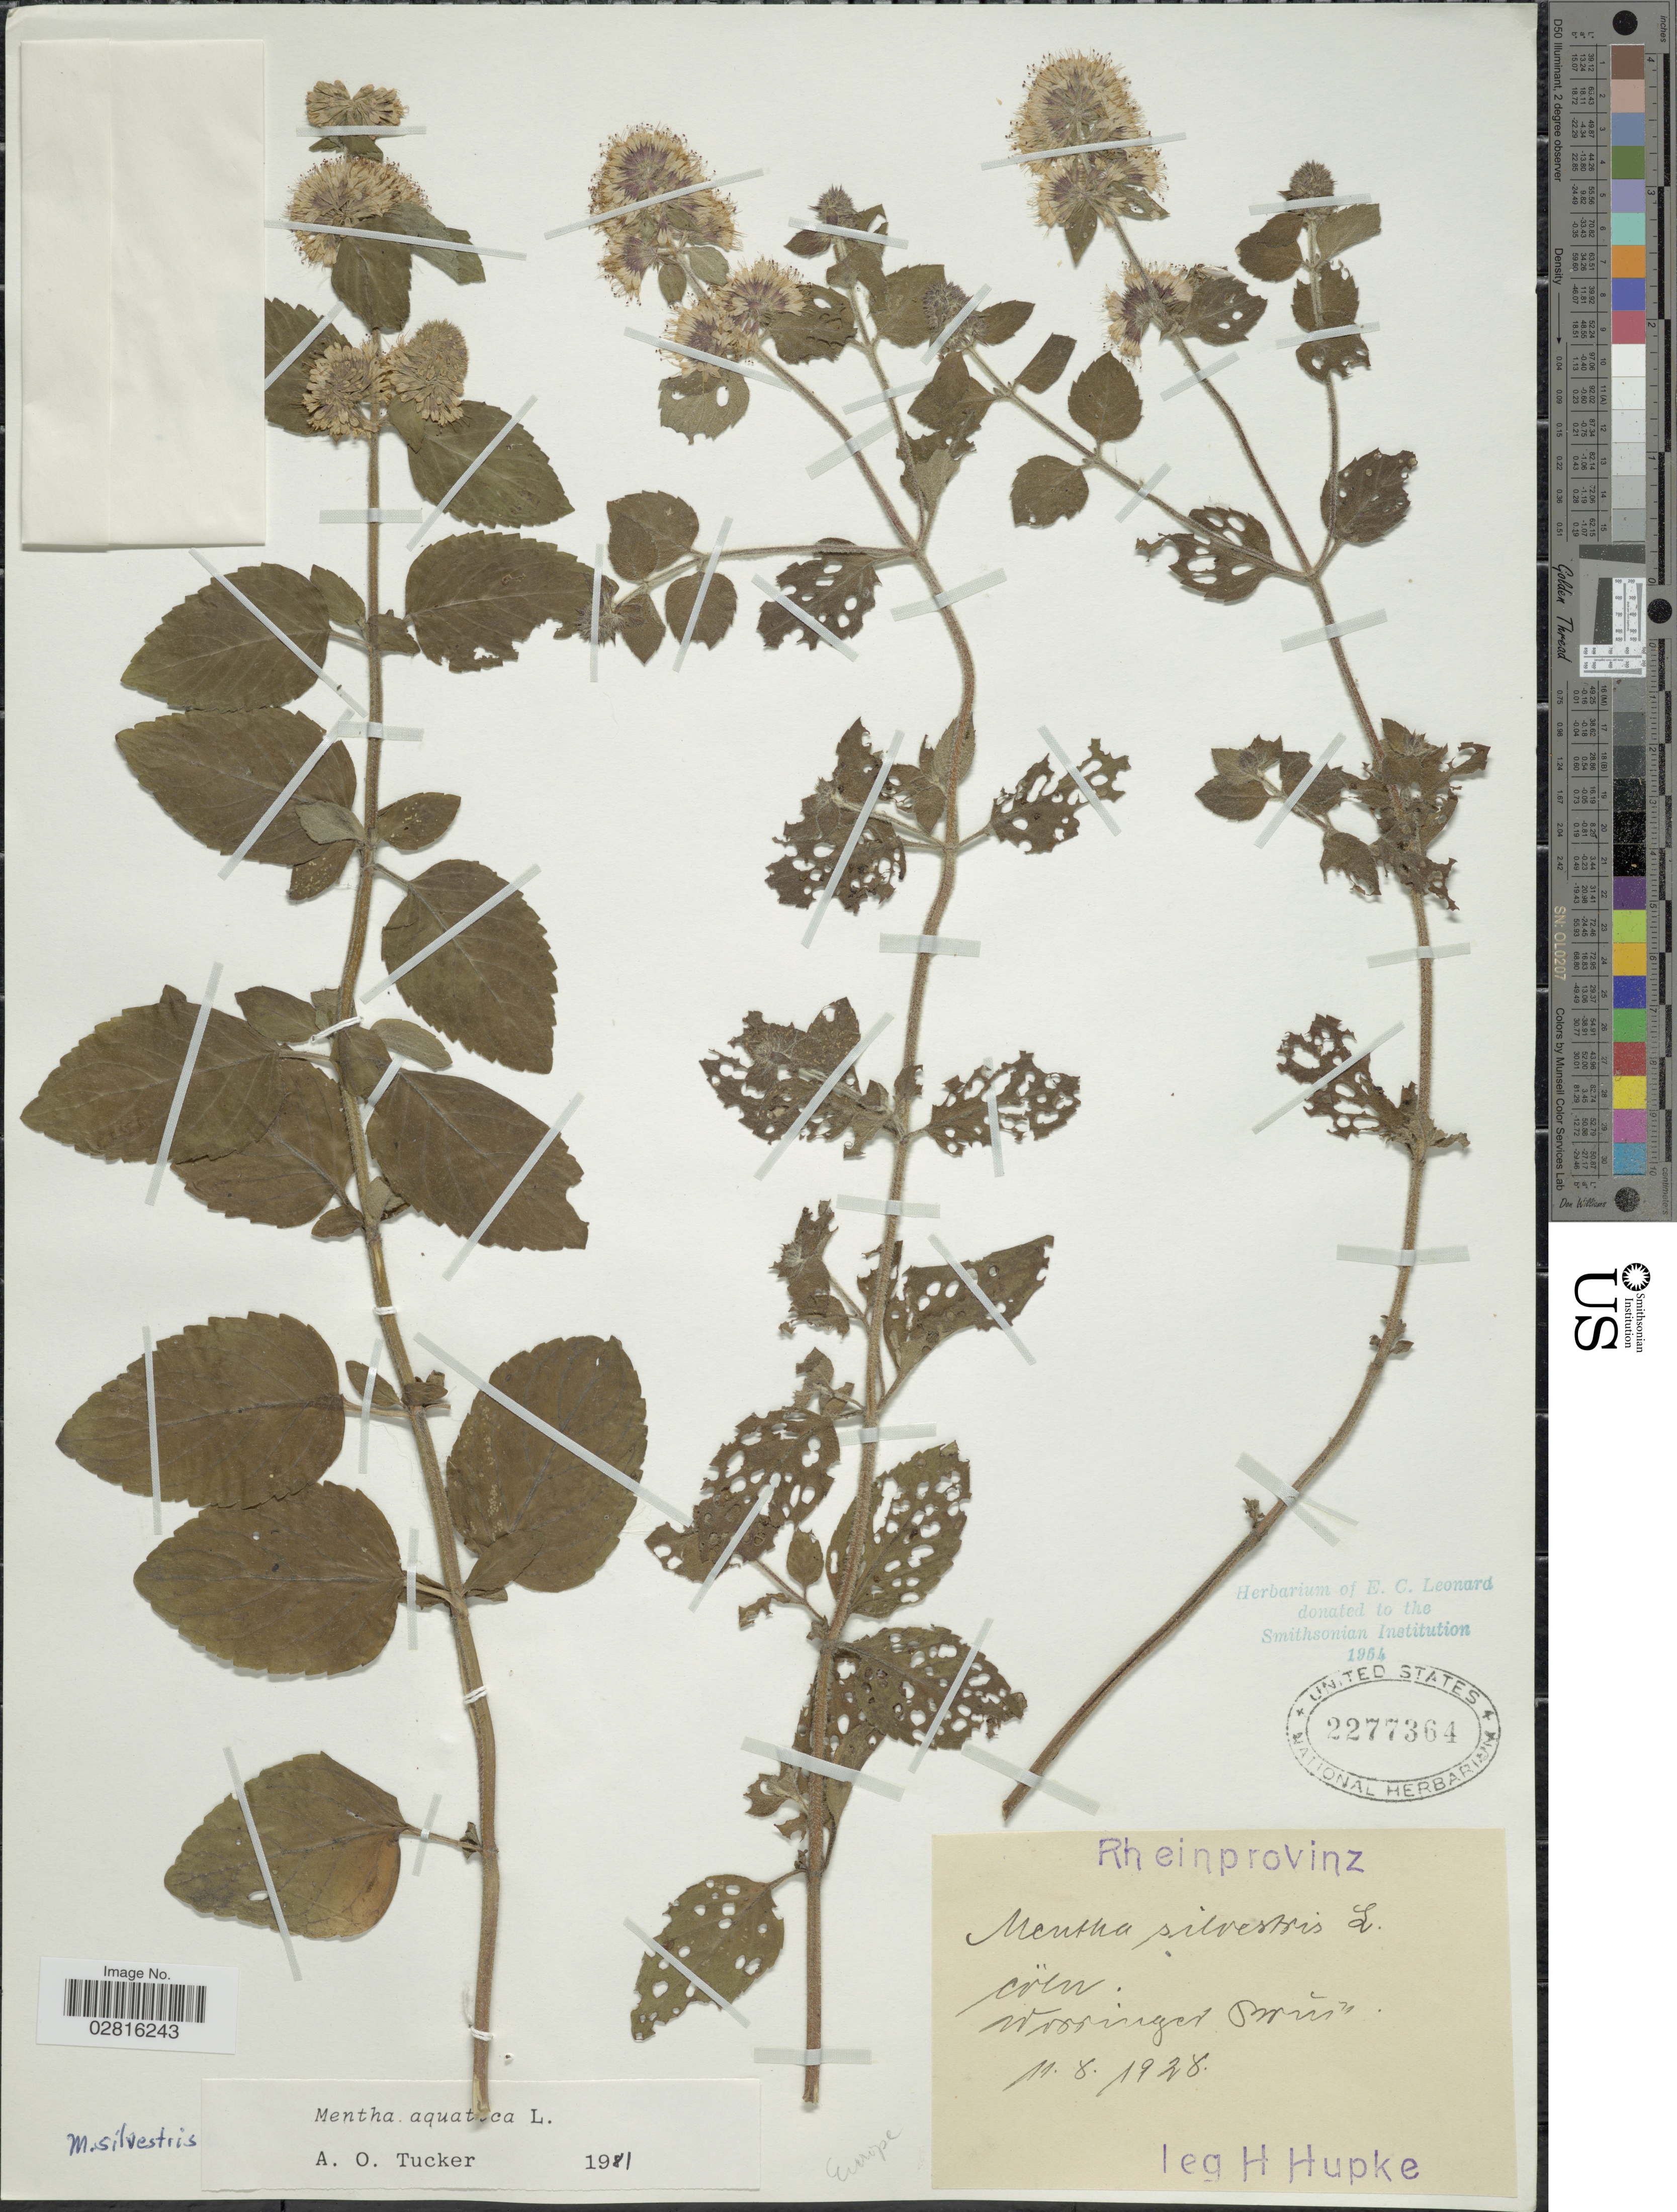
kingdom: Plantae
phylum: Tracheophyta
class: Magnoliopsida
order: Lamiales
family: Lamiaceae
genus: Mentha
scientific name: Mentha aquatica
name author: L.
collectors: H. Hupke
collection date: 1928-08-11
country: Germany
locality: Rheinprovinz. Worringer[interpreted] [illegible text]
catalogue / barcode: US 2277364